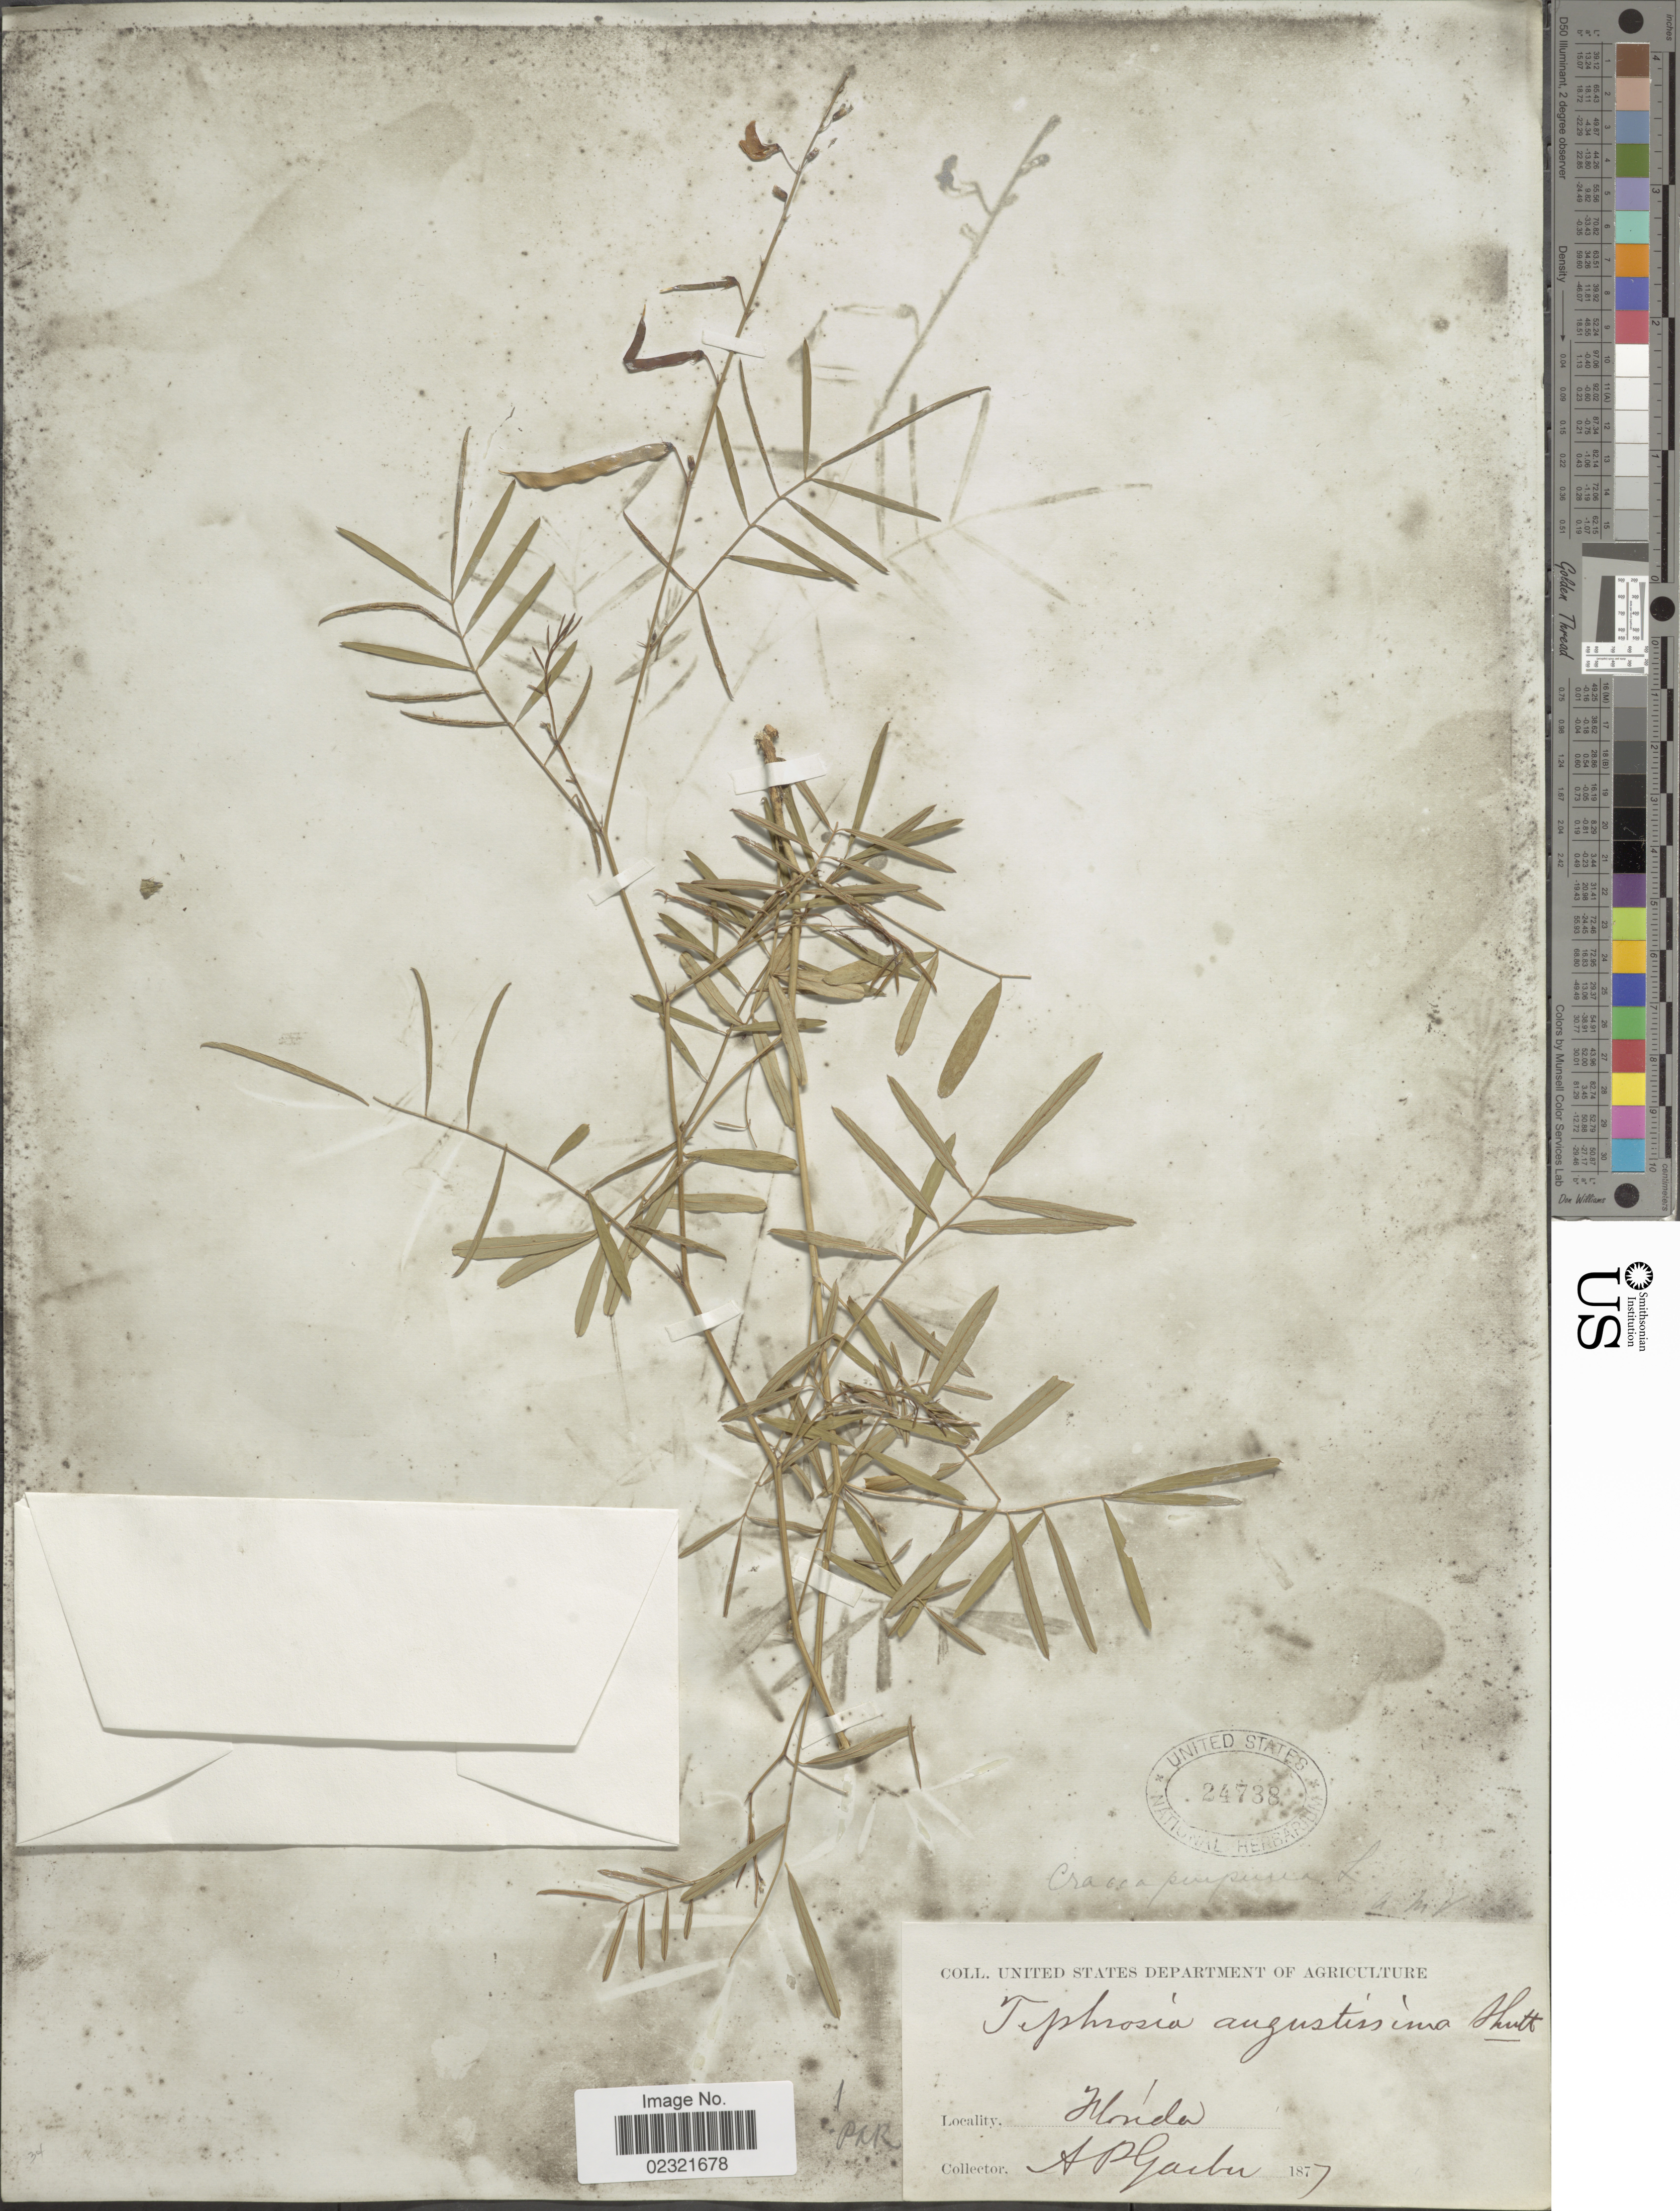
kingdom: Plantae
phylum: Tracheophyta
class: Magnoliopsida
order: Fabales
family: Fabaceae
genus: Tephrosia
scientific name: Tephrosia angustissima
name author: Shuttlew. ex Chapm.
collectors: A. P. Garber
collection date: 1877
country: United States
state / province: Florida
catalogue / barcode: US 24738